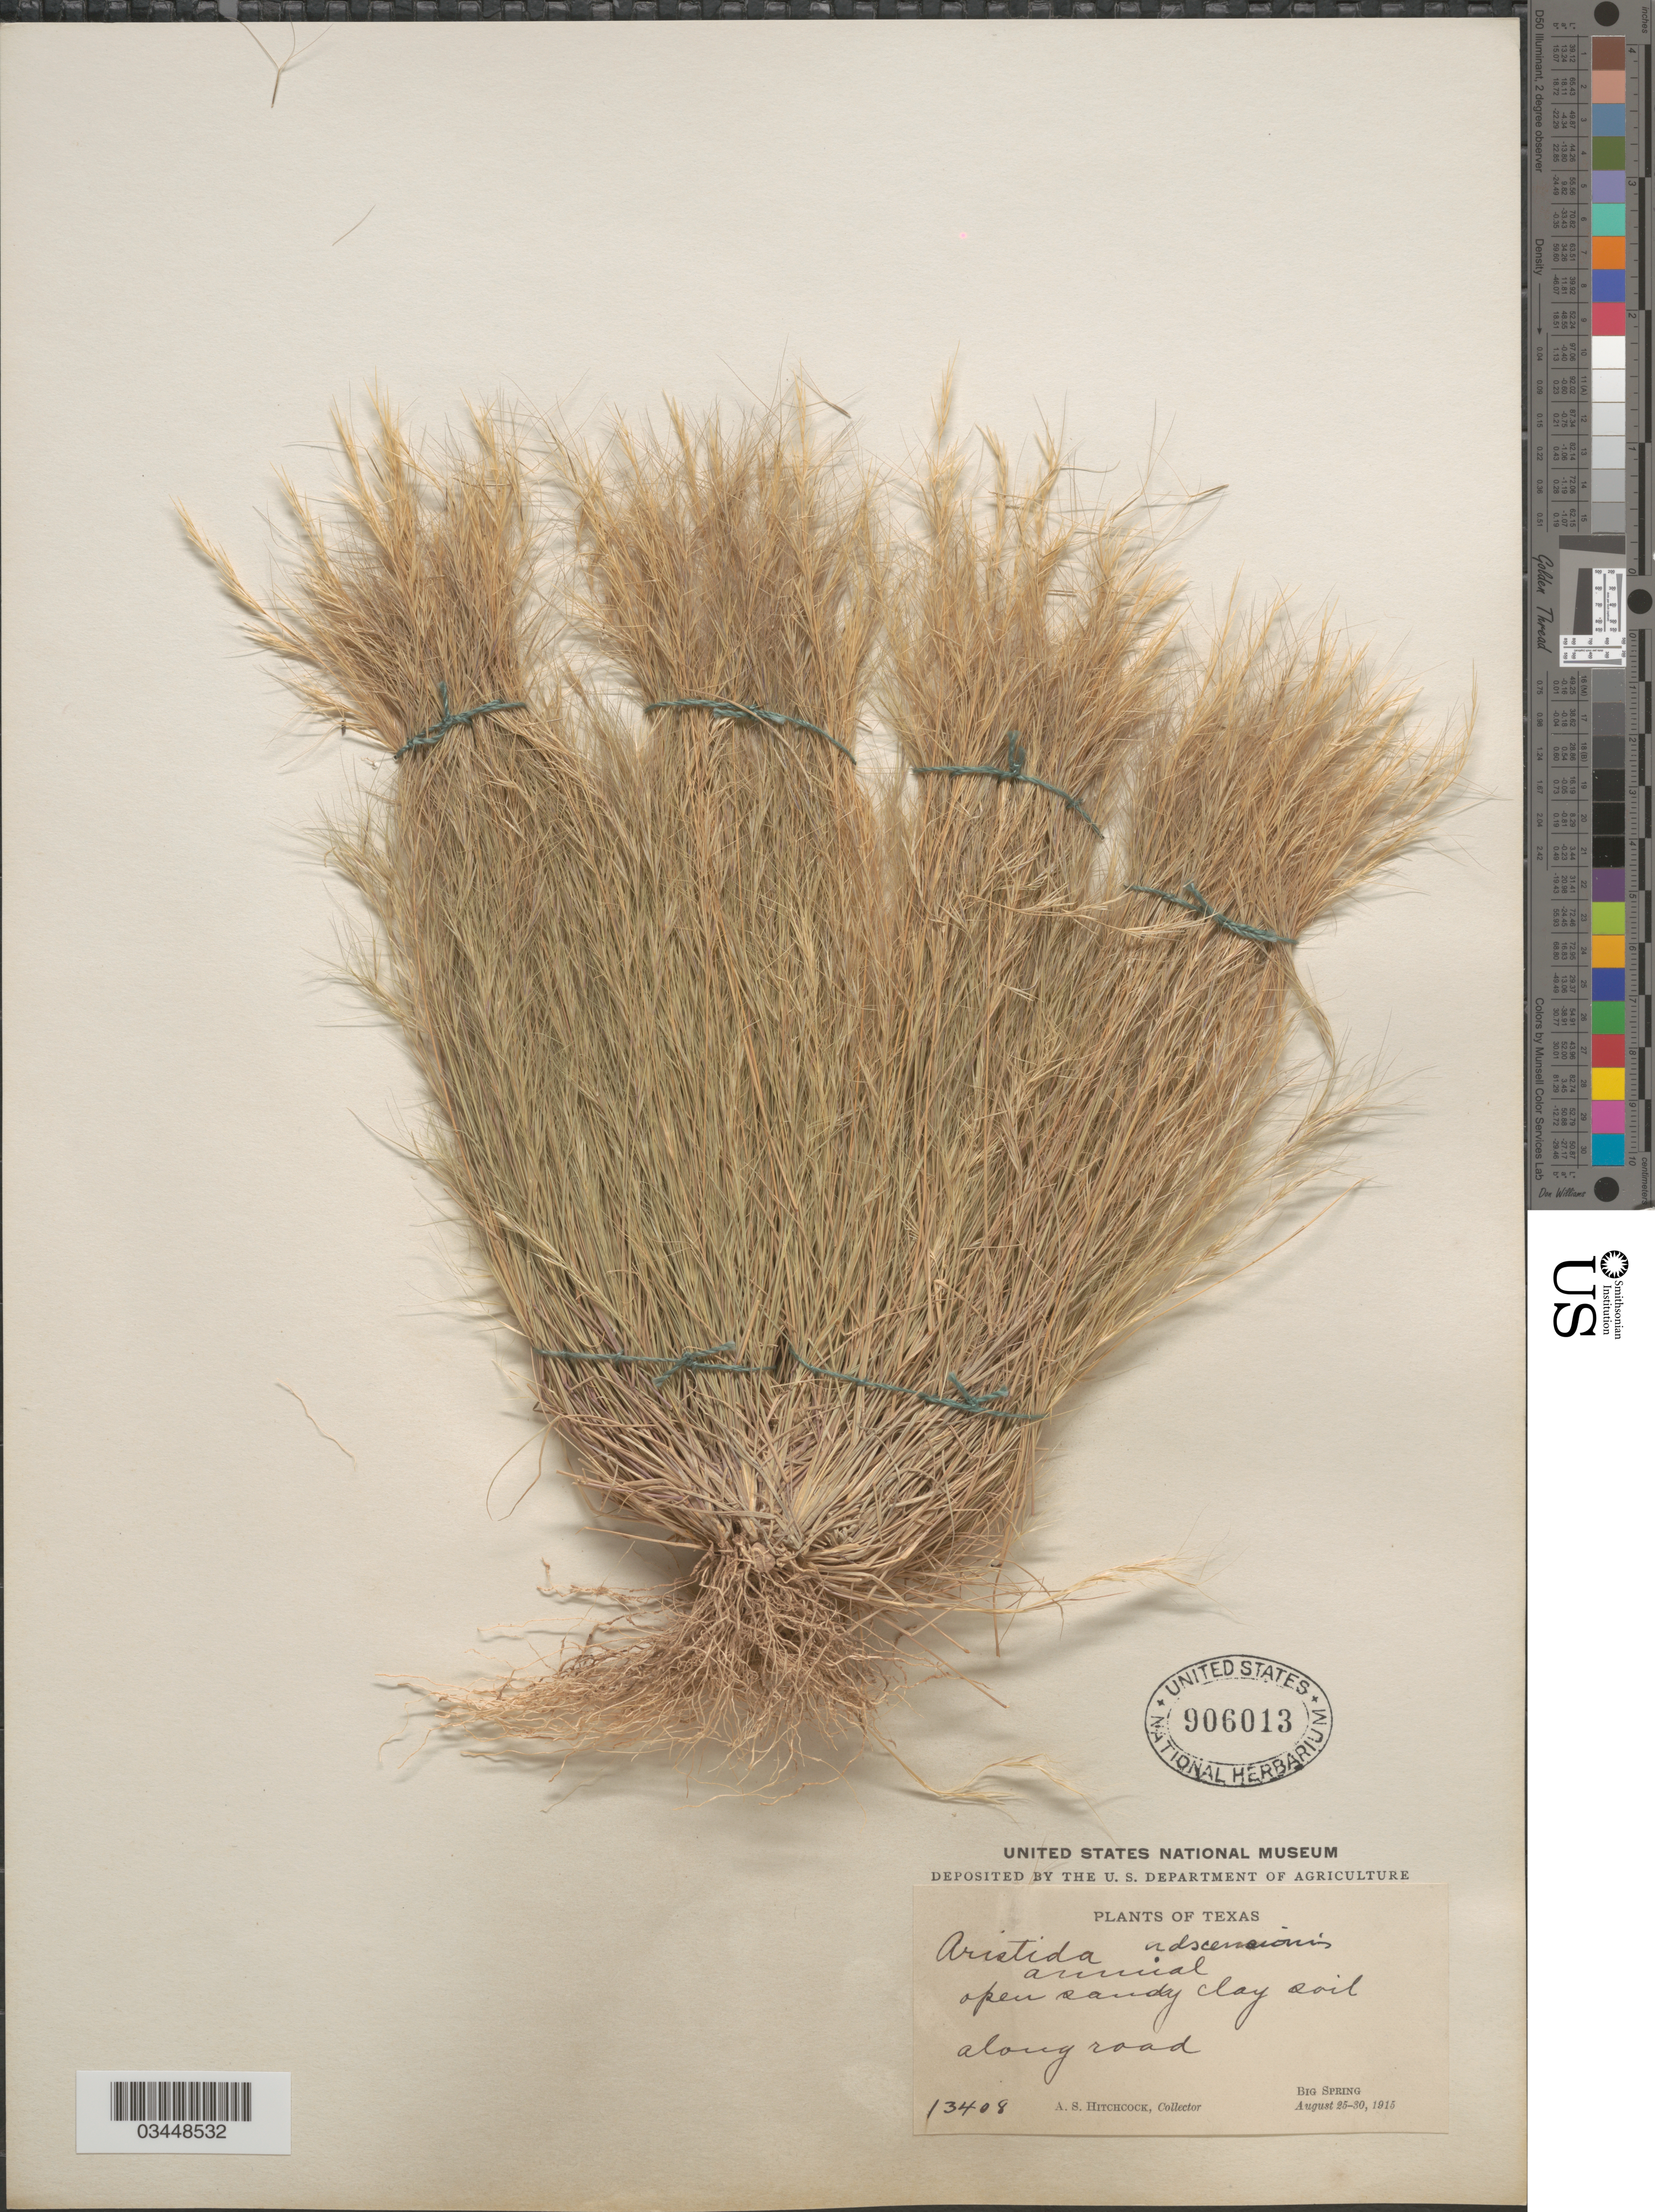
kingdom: Plantae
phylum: Tracheophyta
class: Liliopsida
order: Poales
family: Poaceae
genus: Aristida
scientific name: Aristida adscensionis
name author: L.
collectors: A. S. Hitchcock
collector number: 13408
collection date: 1915-08-25/1915-08-30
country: United States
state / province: Texas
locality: Along road Big Spring.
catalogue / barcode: US 906013